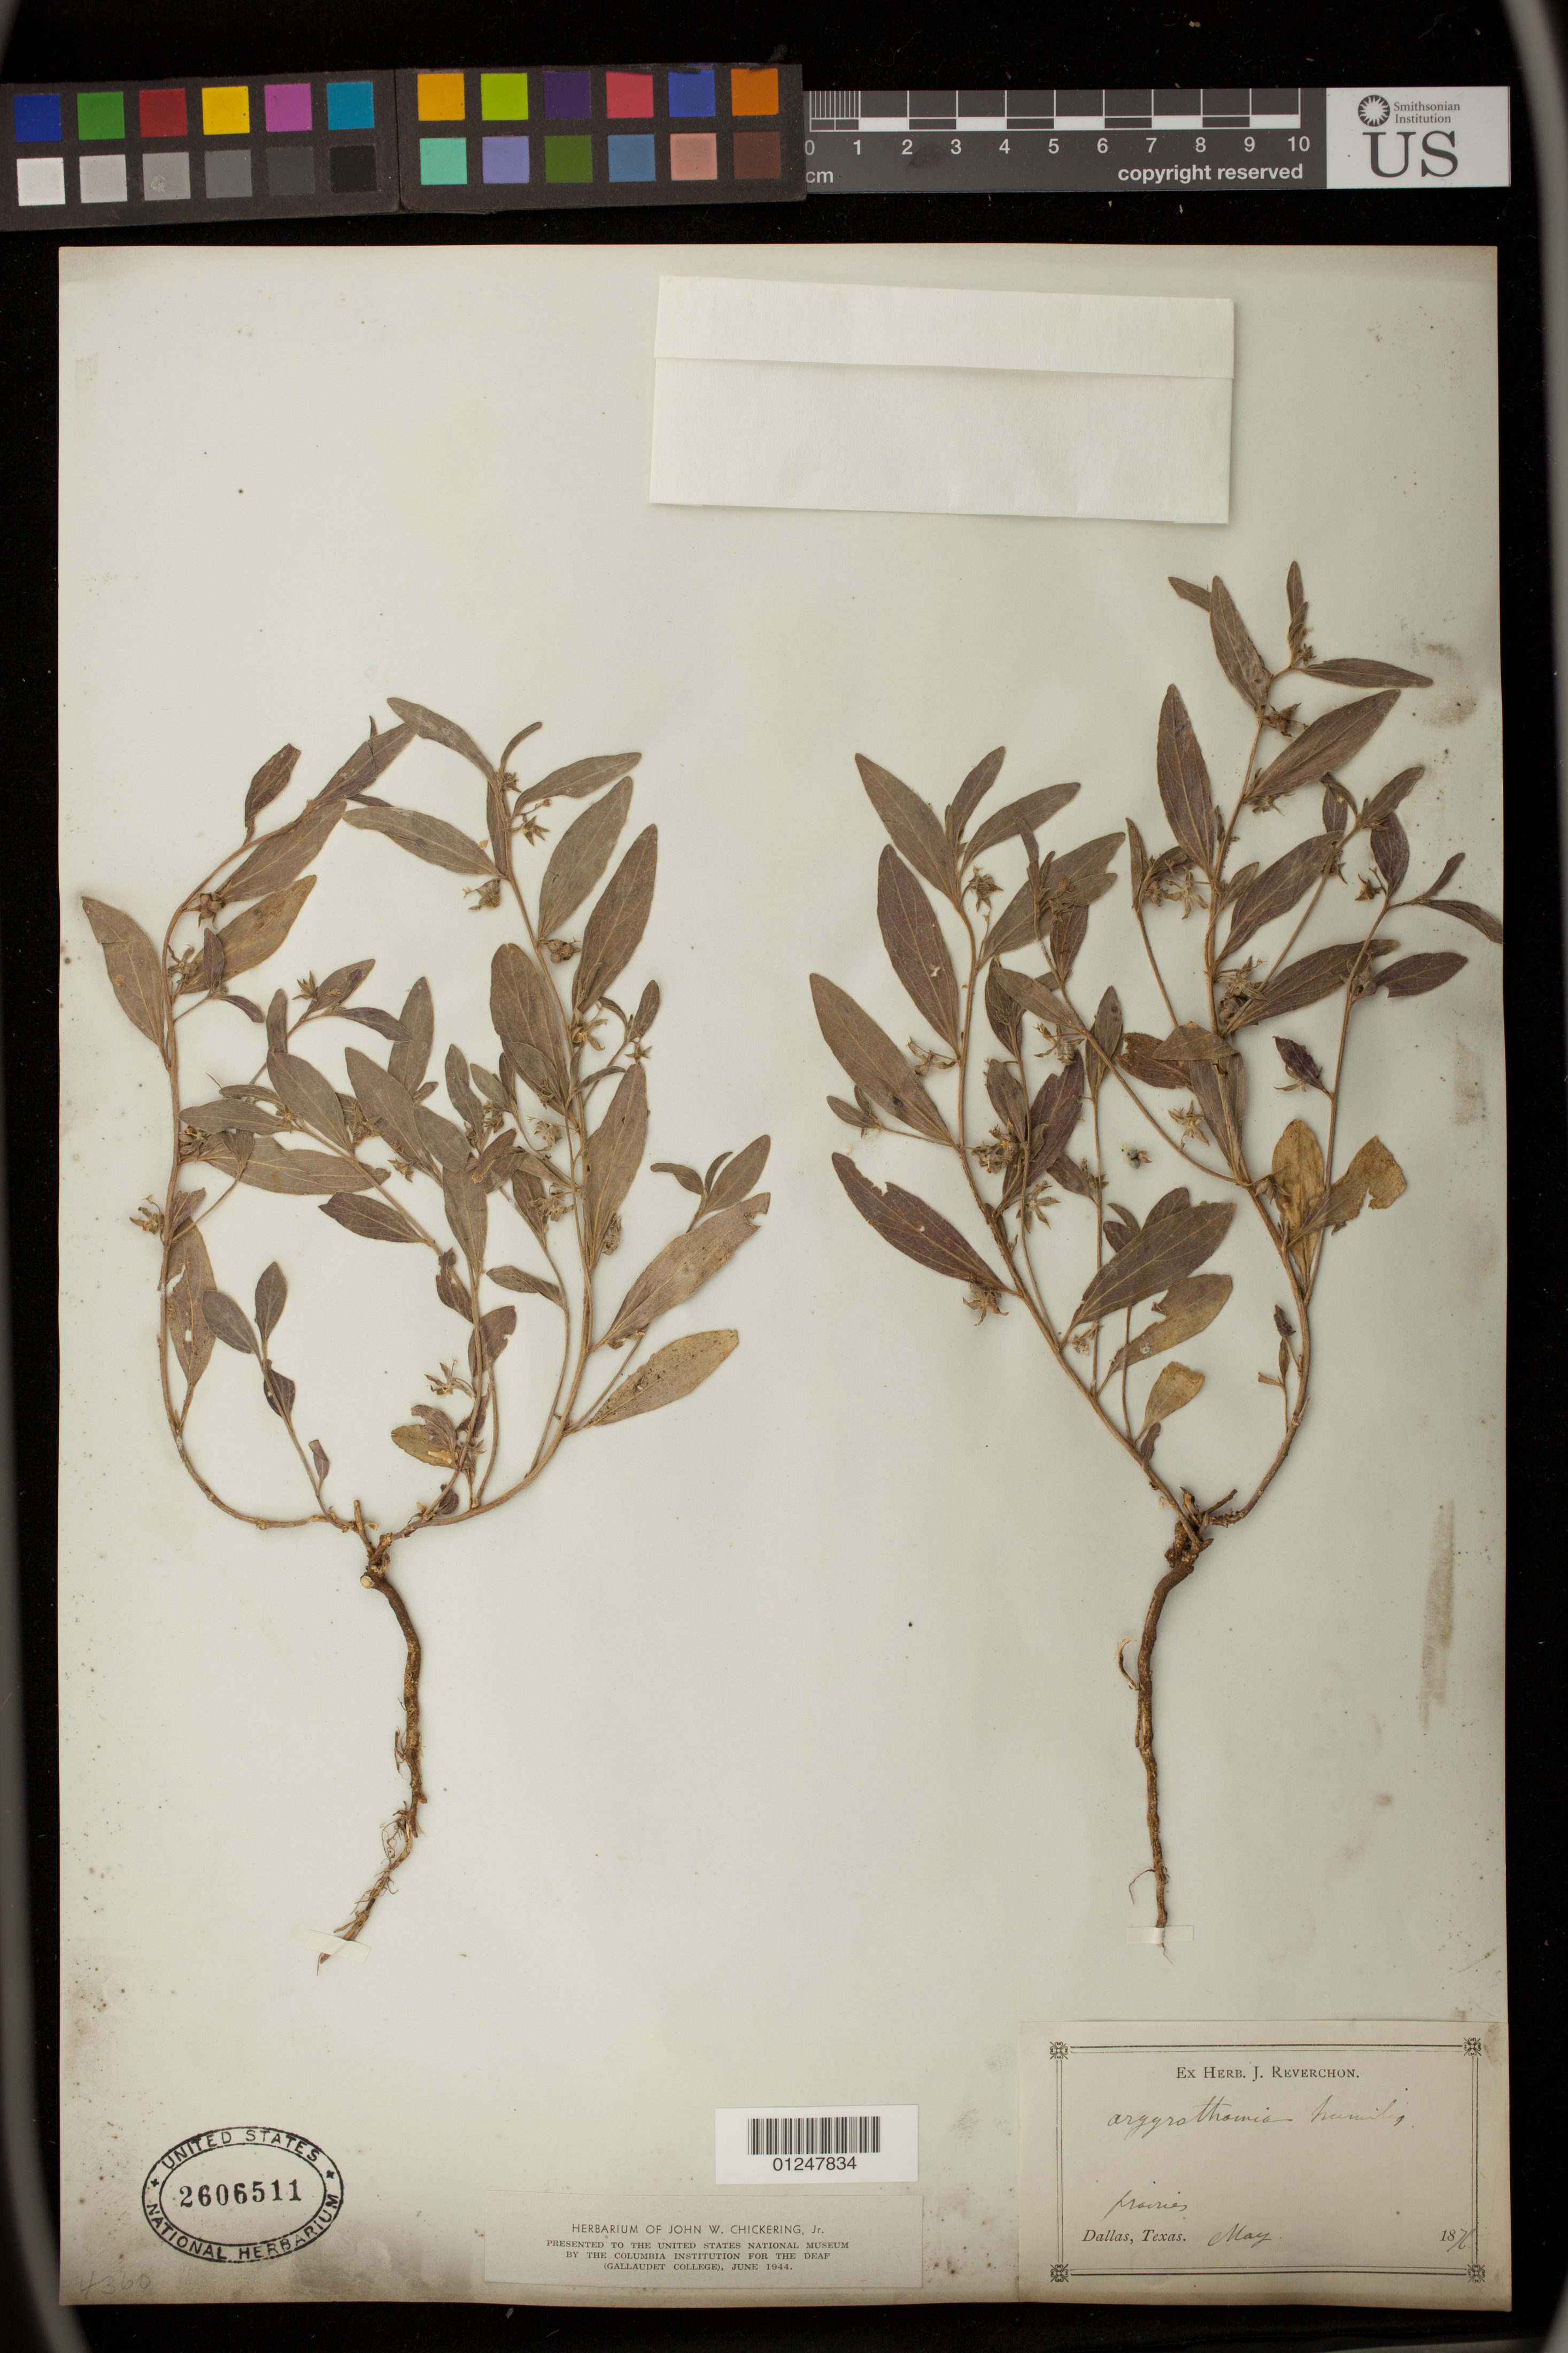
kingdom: Plantae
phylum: Tracheophyta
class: Magnoliopsida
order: Malpighiales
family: Euphorbiaceae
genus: Argythamnia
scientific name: Argythamnia humilis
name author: (Engelm. & A. Gray) Müll. Arg.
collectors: J. Reverchon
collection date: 1876-05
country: United States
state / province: Texas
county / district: Dallas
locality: Dallas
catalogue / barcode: US 2606511